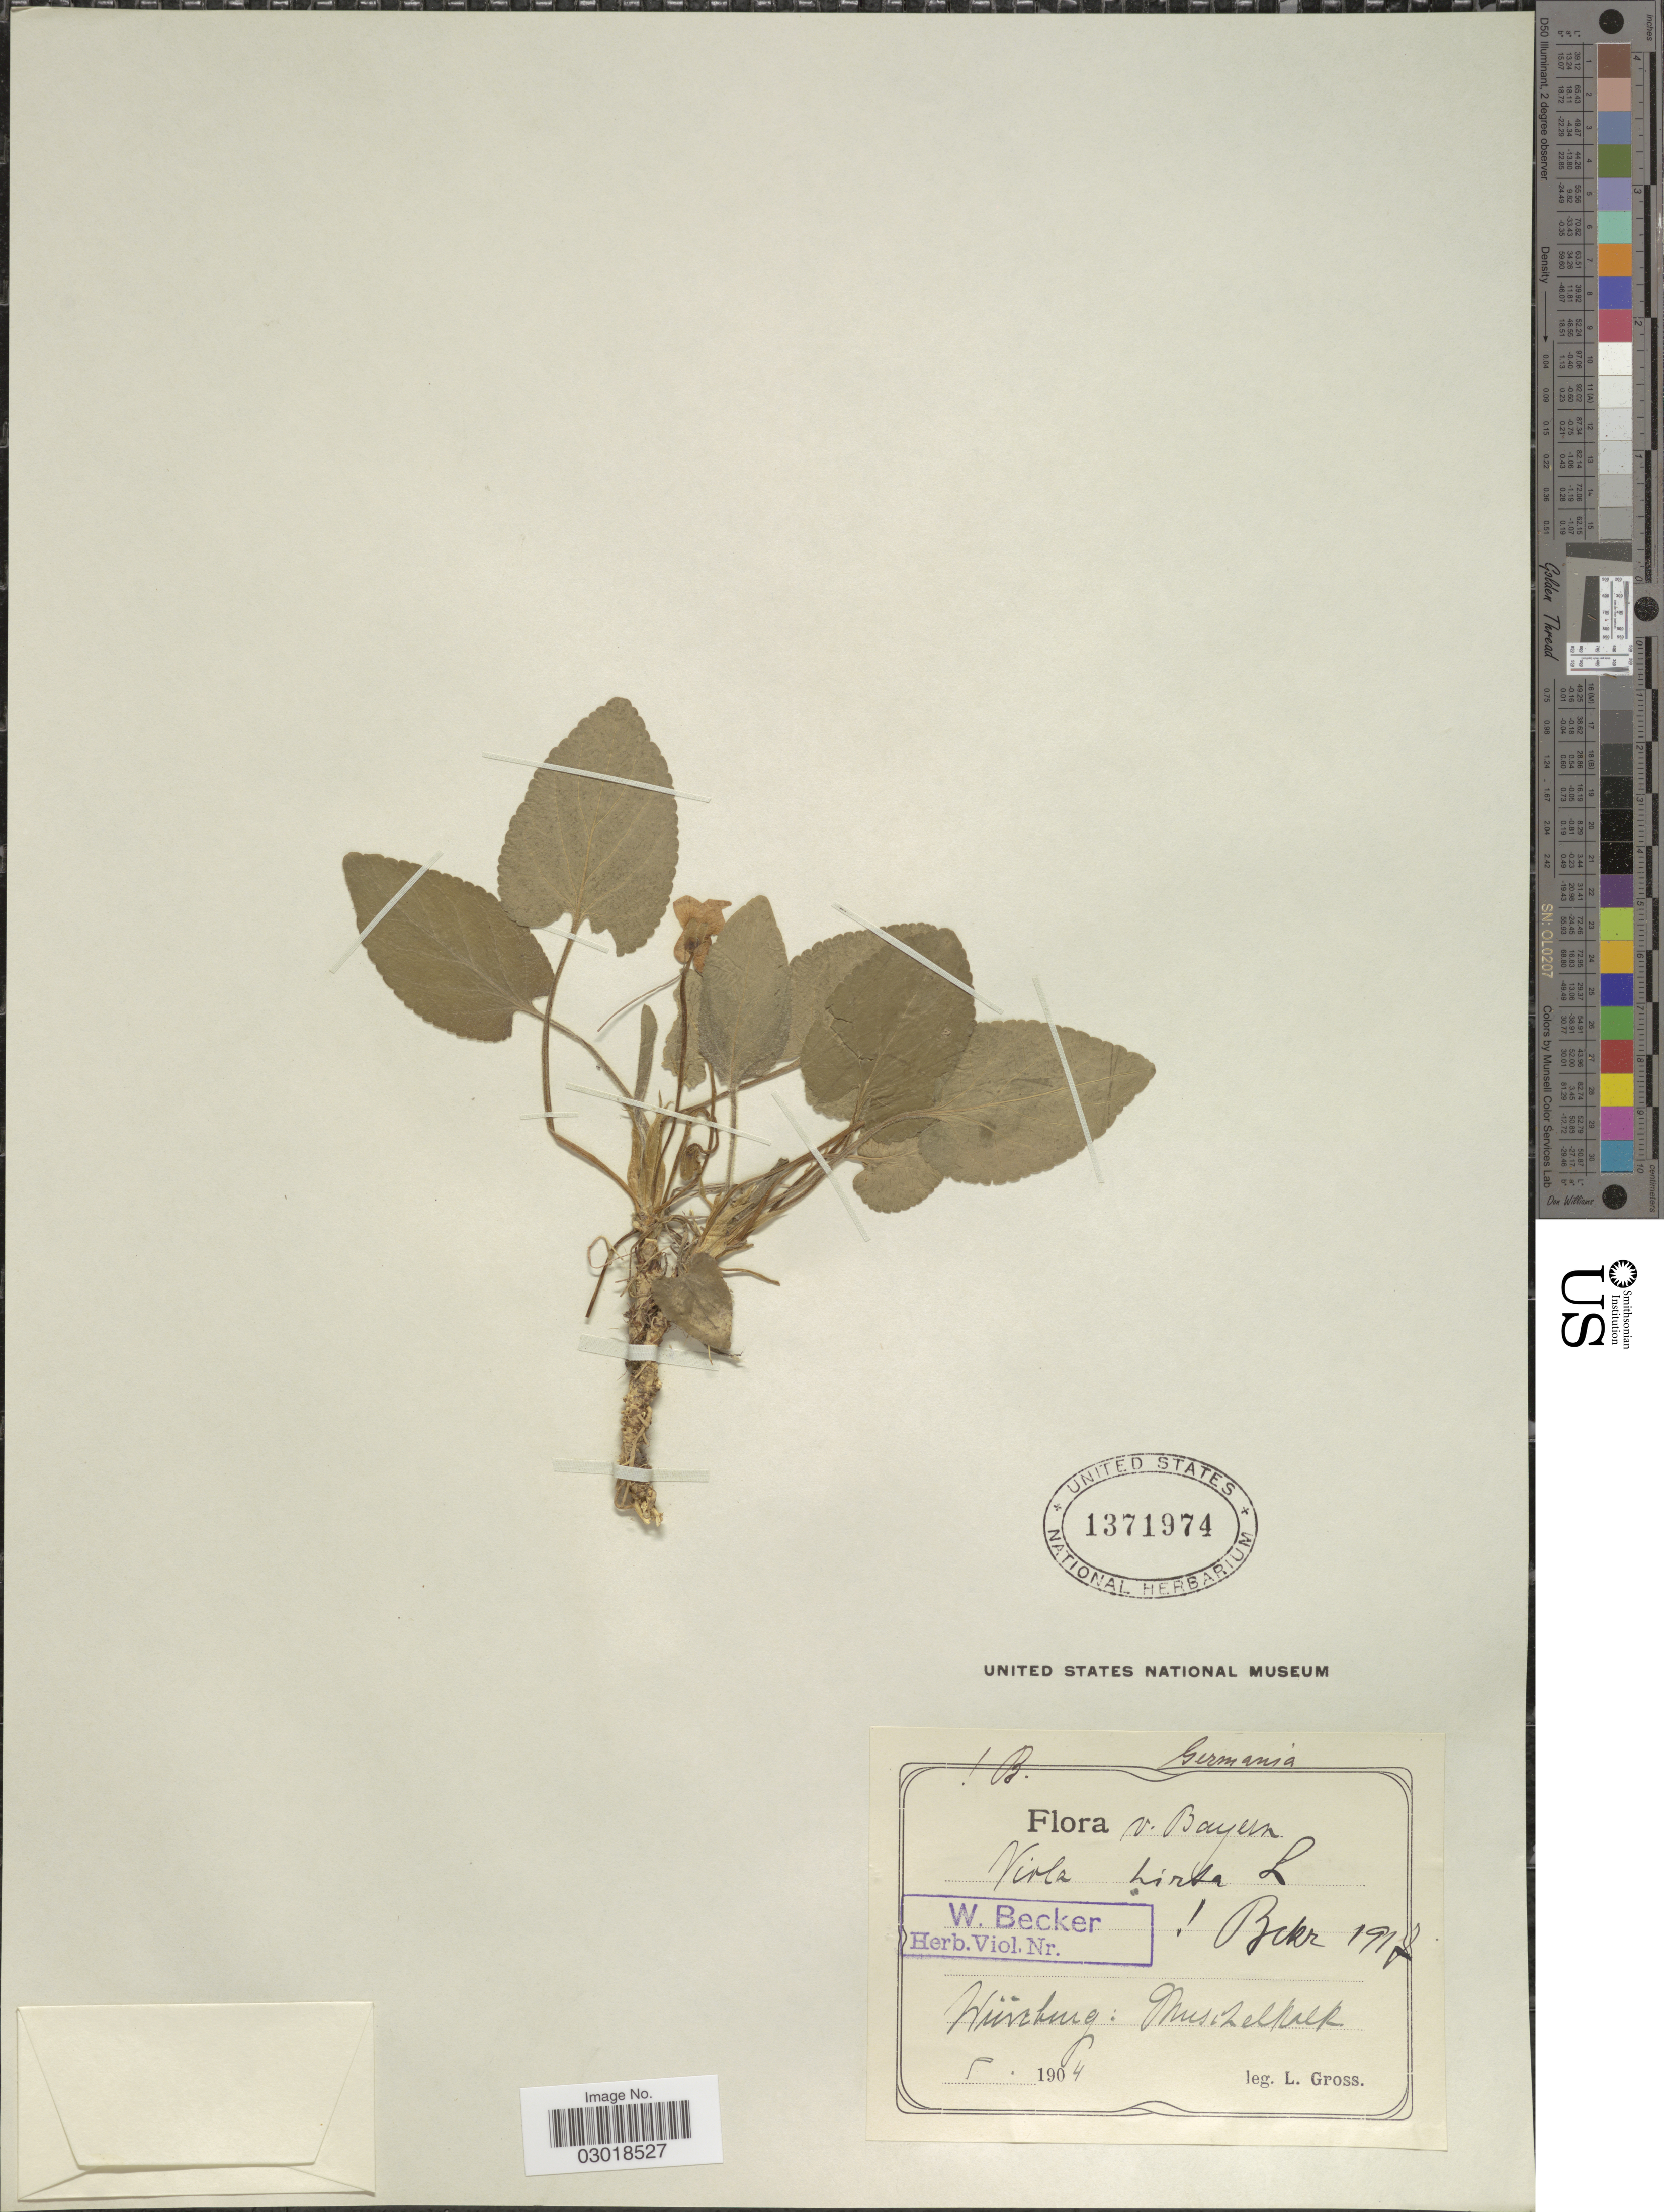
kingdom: Plantae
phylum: Tracheophyta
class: Magnoliopsida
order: Malpighiales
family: Violaceae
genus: Viola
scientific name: Viola hirta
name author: L.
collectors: L. Gross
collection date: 1904-05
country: Germany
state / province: Bayern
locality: Wünburg: Muschelkalk.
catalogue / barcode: US 1371974